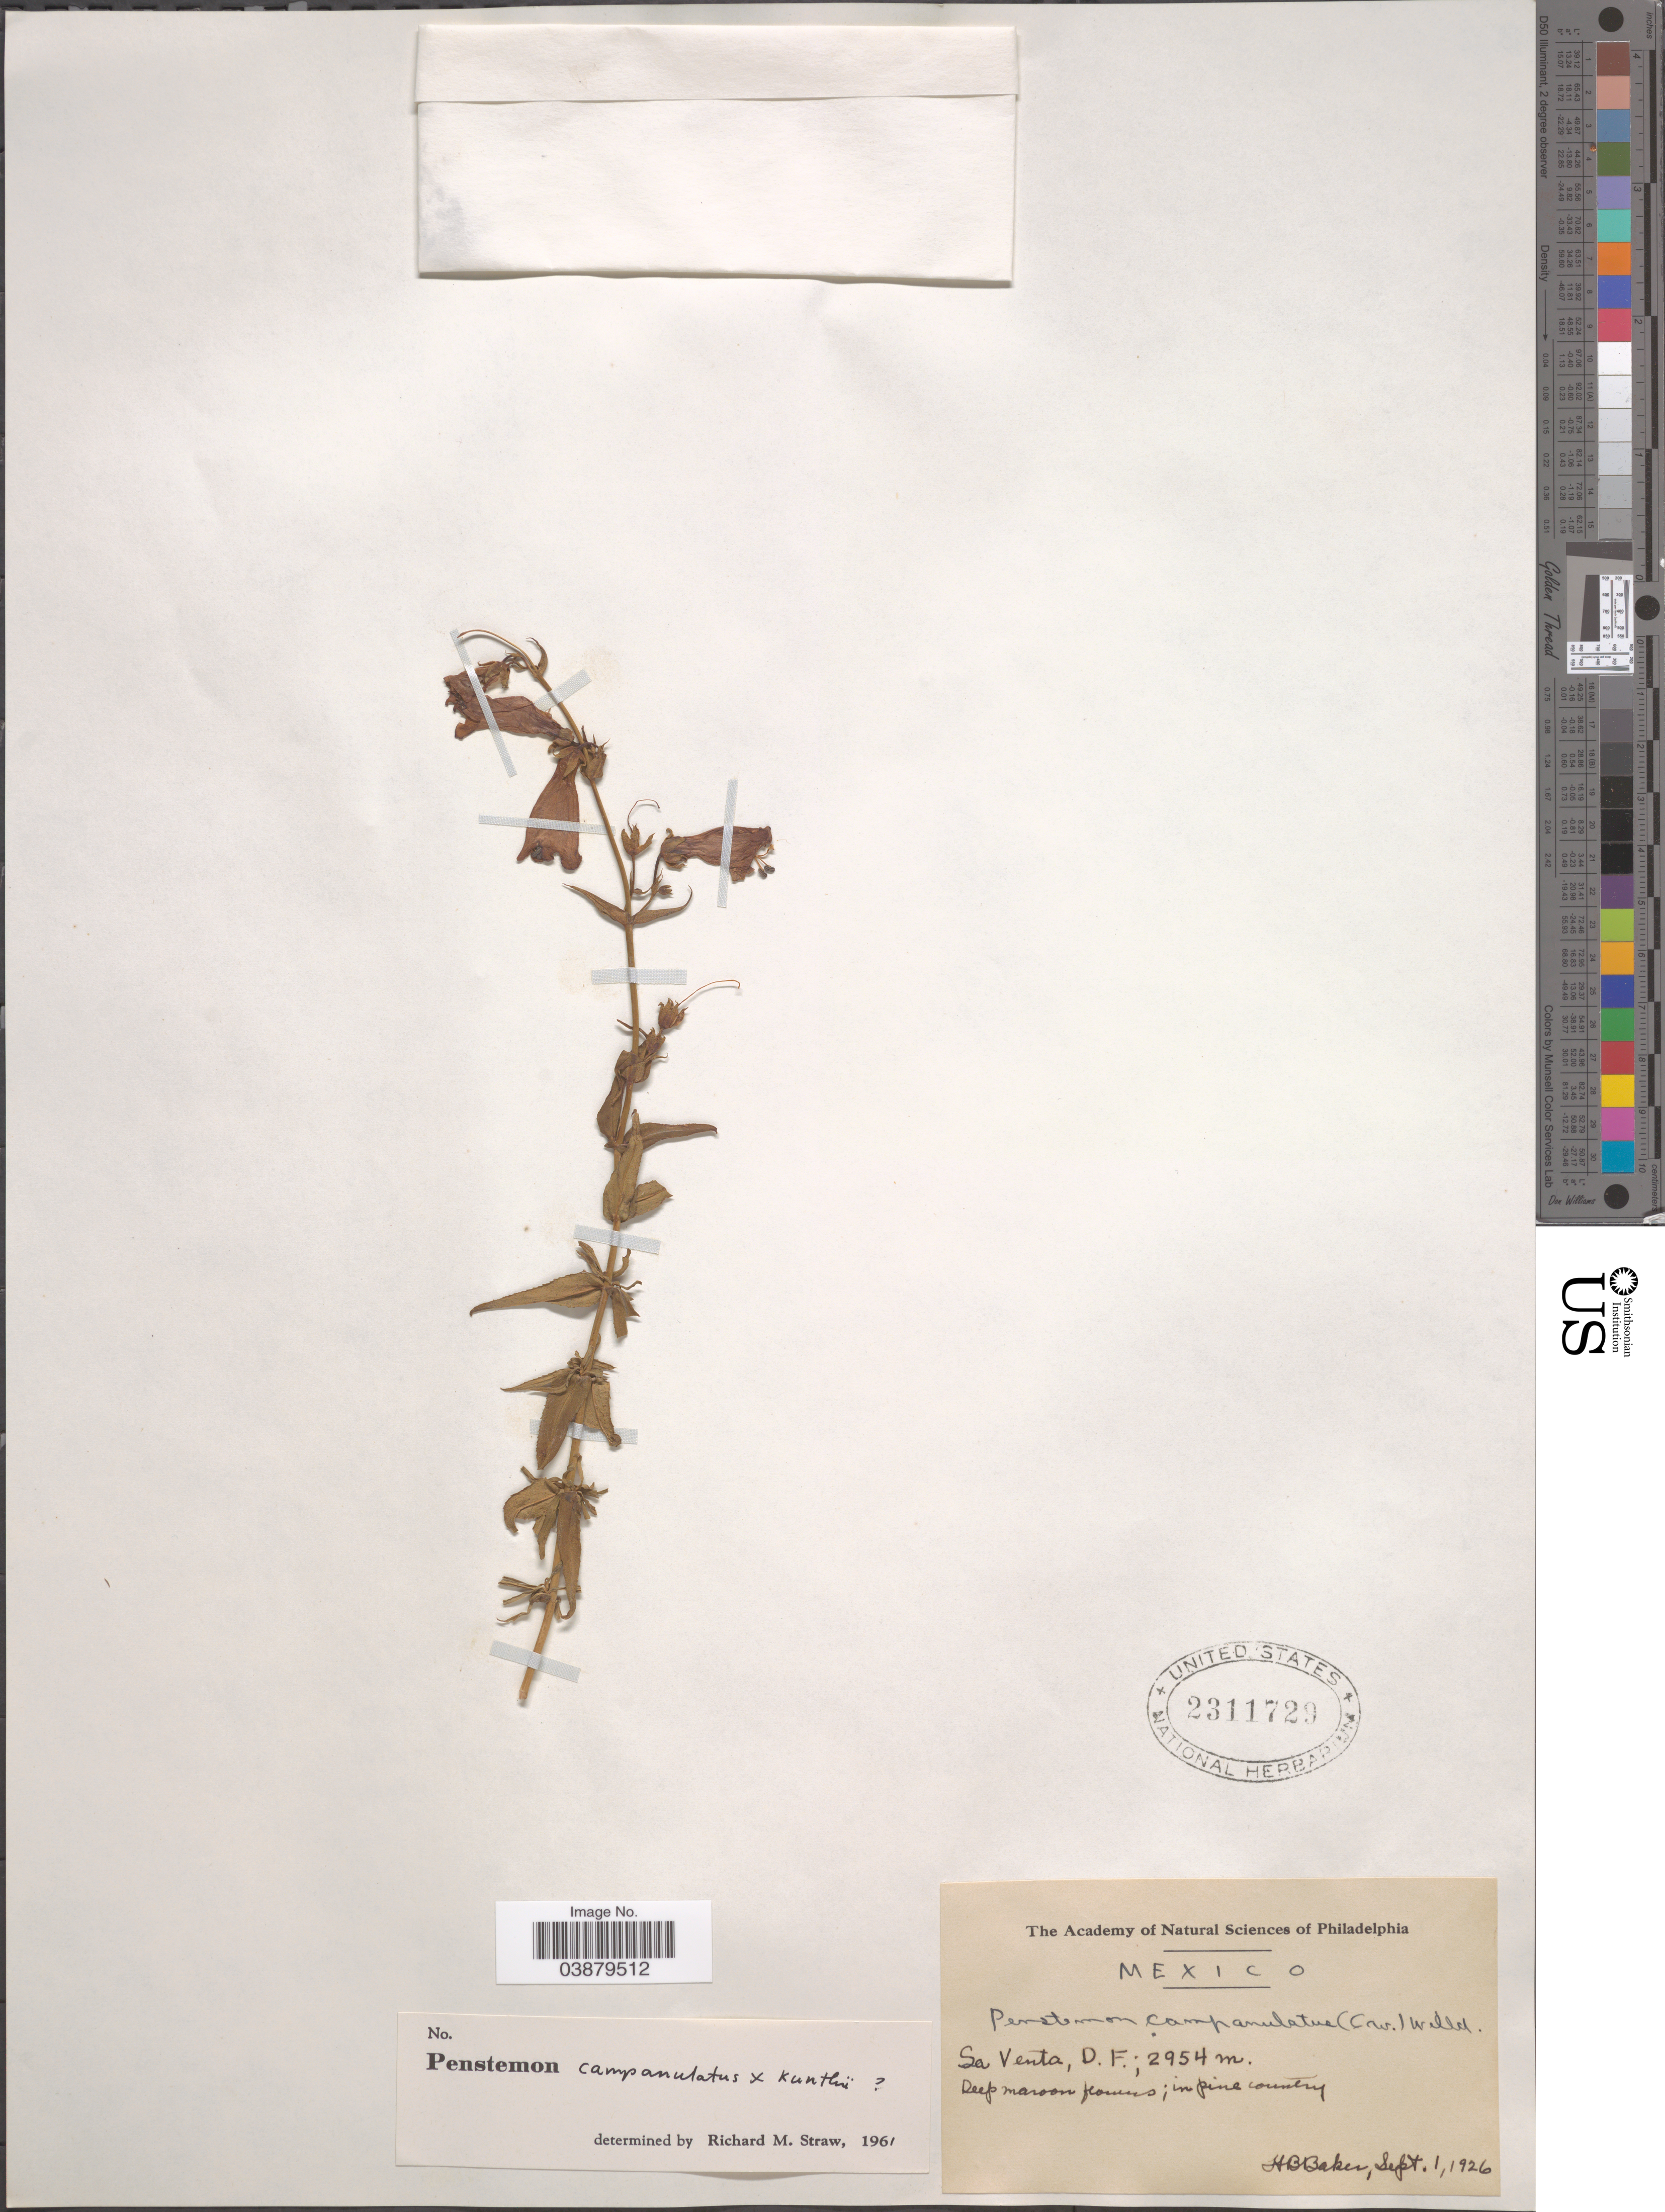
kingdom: Plantae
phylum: Tracheophyta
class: Magnoliopsida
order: Lamiales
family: Plantaginaceae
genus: Penstemon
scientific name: Penstemon campanulatus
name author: (Cav.) Willd.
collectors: H. Baker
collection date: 1926-09-01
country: Mexico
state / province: Distrito Federal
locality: La Venta, D.F.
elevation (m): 2954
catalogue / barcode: US 2311729